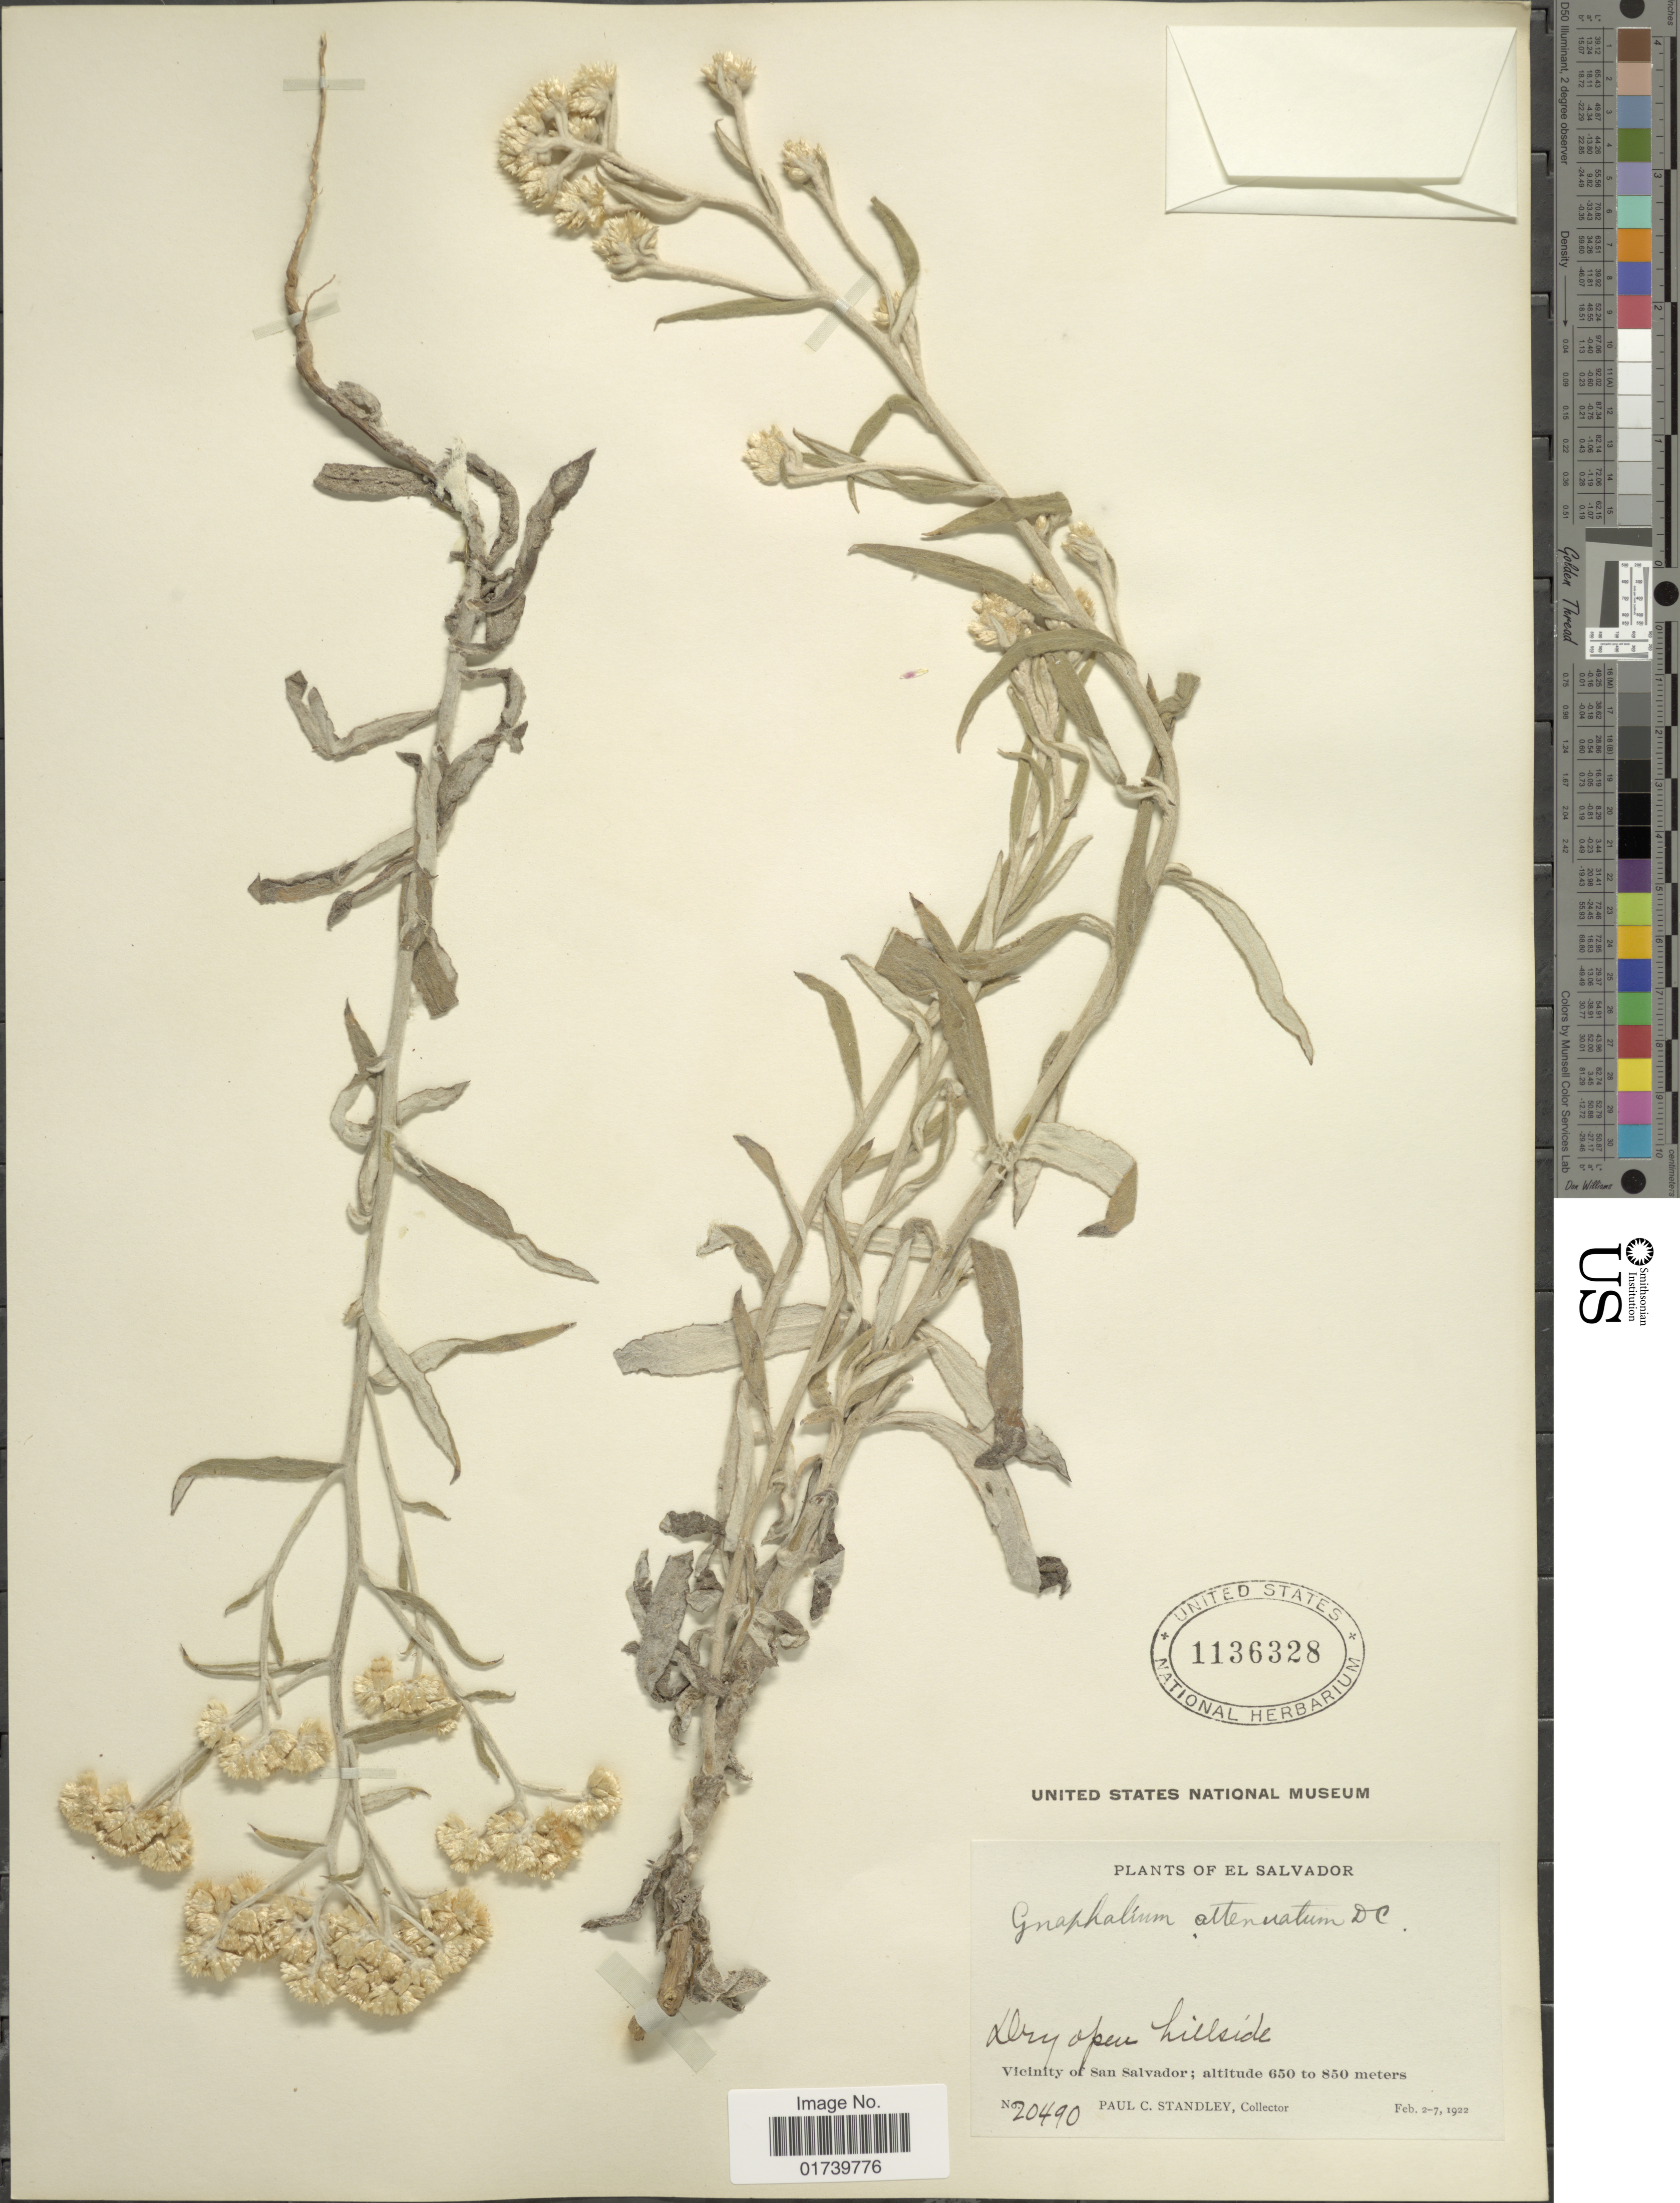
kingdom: Plantae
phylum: Tracheophyta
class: Magnoliopsida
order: Asterales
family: Asteraceae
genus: Pseudognaphalium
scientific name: Pseudognaphalium attenuatum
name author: (DC.) Anderb.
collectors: P. C. Standley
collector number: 20490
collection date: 1922-02-02/1922-02-07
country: El Salvador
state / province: San Salvador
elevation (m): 650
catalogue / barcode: US 1136328